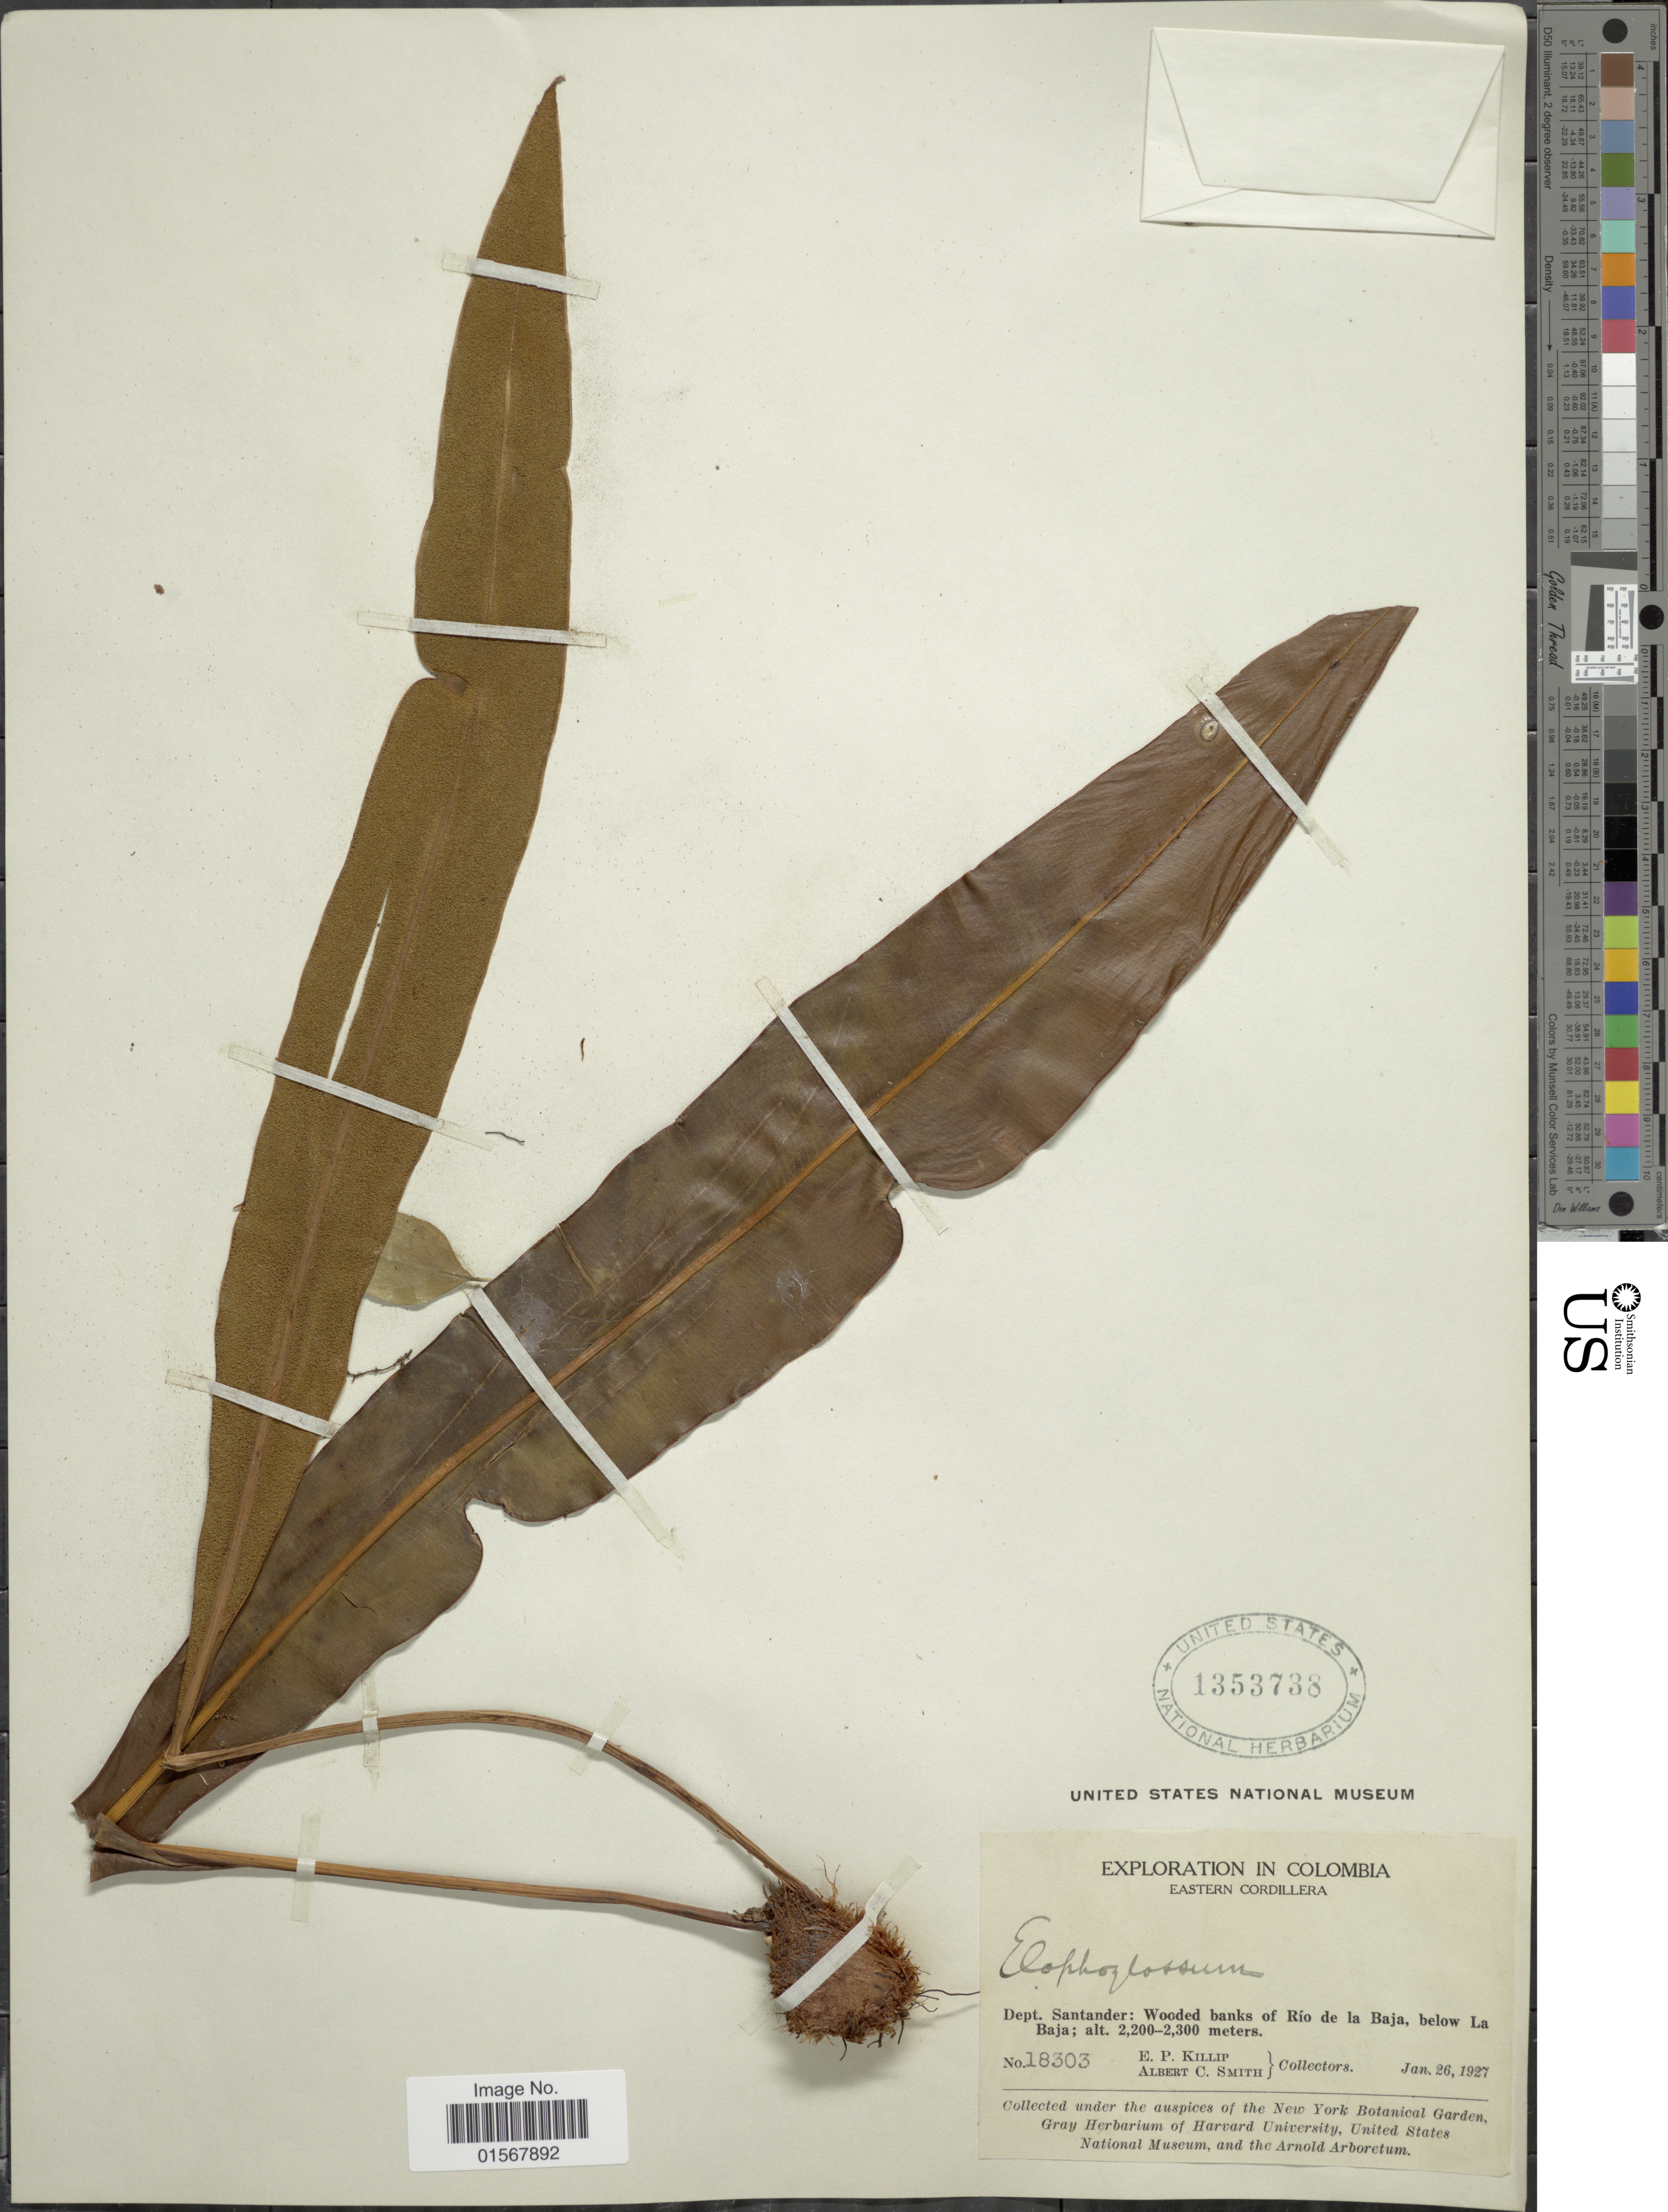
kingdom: Plantae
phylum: Tracheophyta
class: Polypodiopsida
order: Polypodiales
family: Dryopteridaceae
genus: Elaphoglossum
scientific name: Elaphoglossum sp.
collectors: E. P. Killip & A. C. Smith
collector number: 18303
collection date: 1927-01-26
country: Colombia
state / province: Santander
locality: Eastern Cordillera, Dept. Santander: Wooded banks of Rio de la Baja, below La Baja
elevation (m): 2200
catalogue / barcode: US 1353738